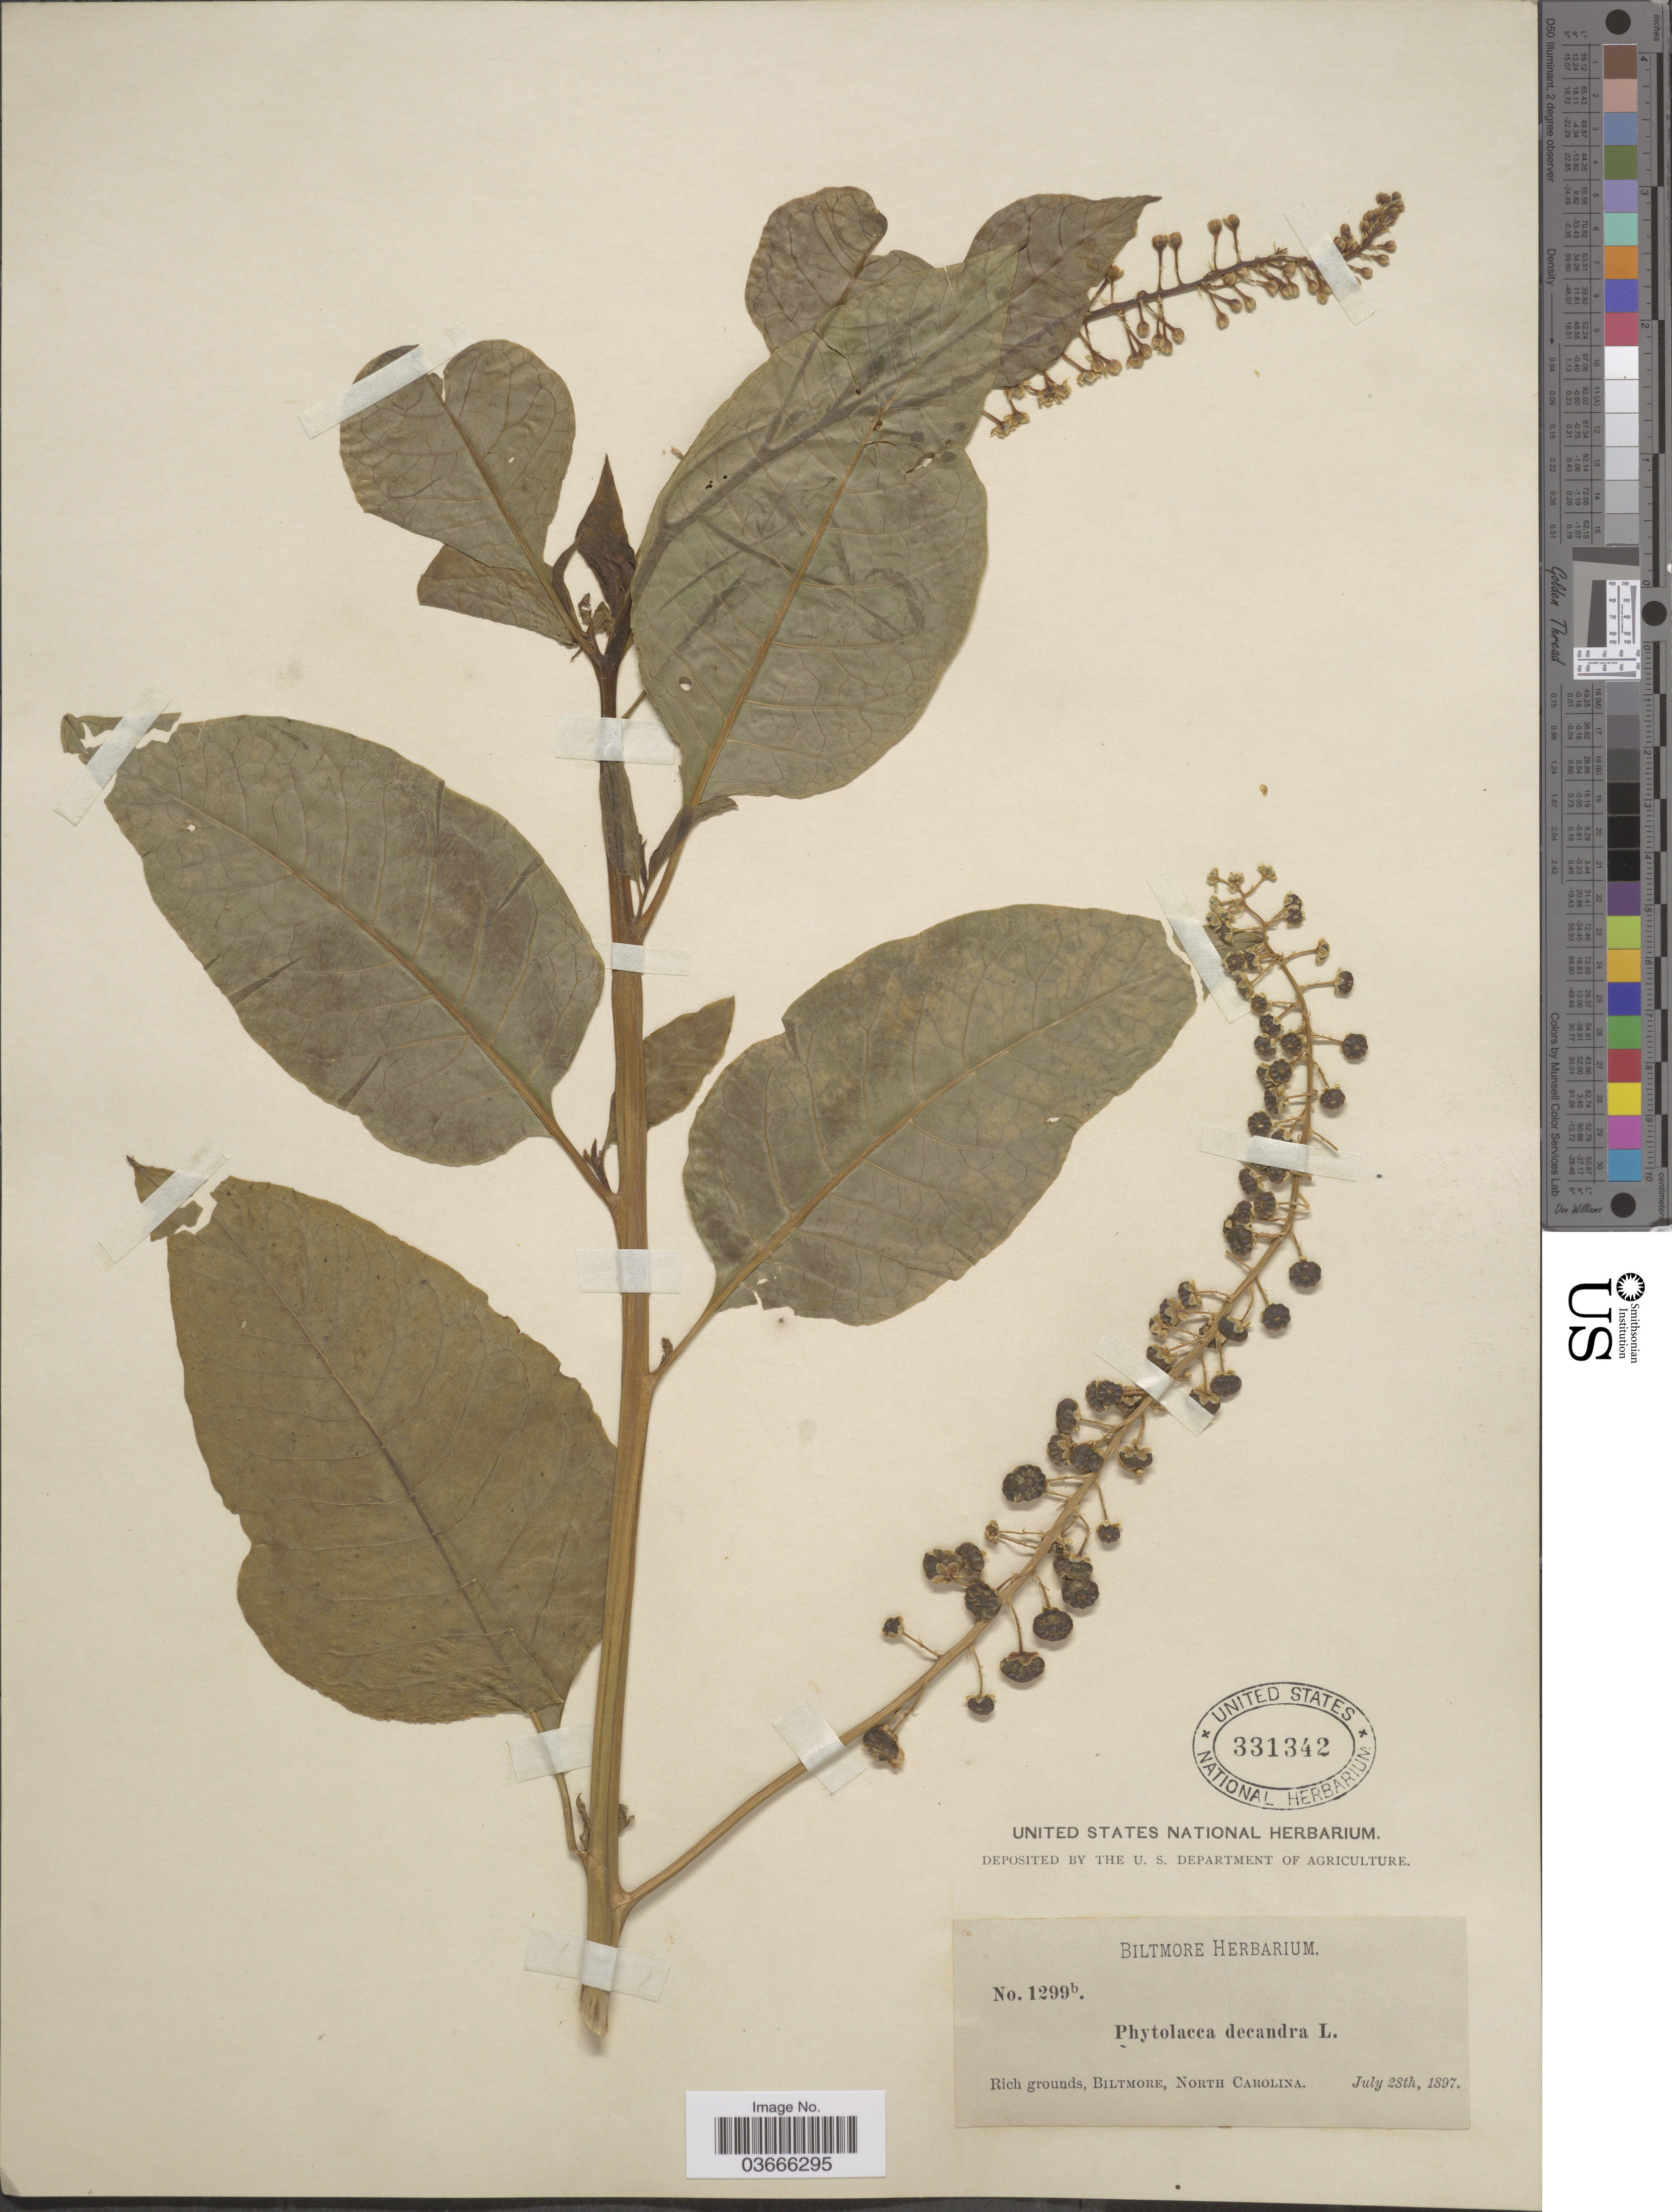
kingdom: Plantae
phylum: Tracheophyta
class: Magnoliopsida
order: Caryophyllales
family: Phytolaccaceae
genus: Phytolacca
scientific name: Phytolacca americana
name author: L.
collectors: ex herb. Biltmore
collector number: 1299b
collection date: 1897-07-28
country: United States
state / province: North Carolina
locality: Biltmore.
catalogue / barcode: US 331342